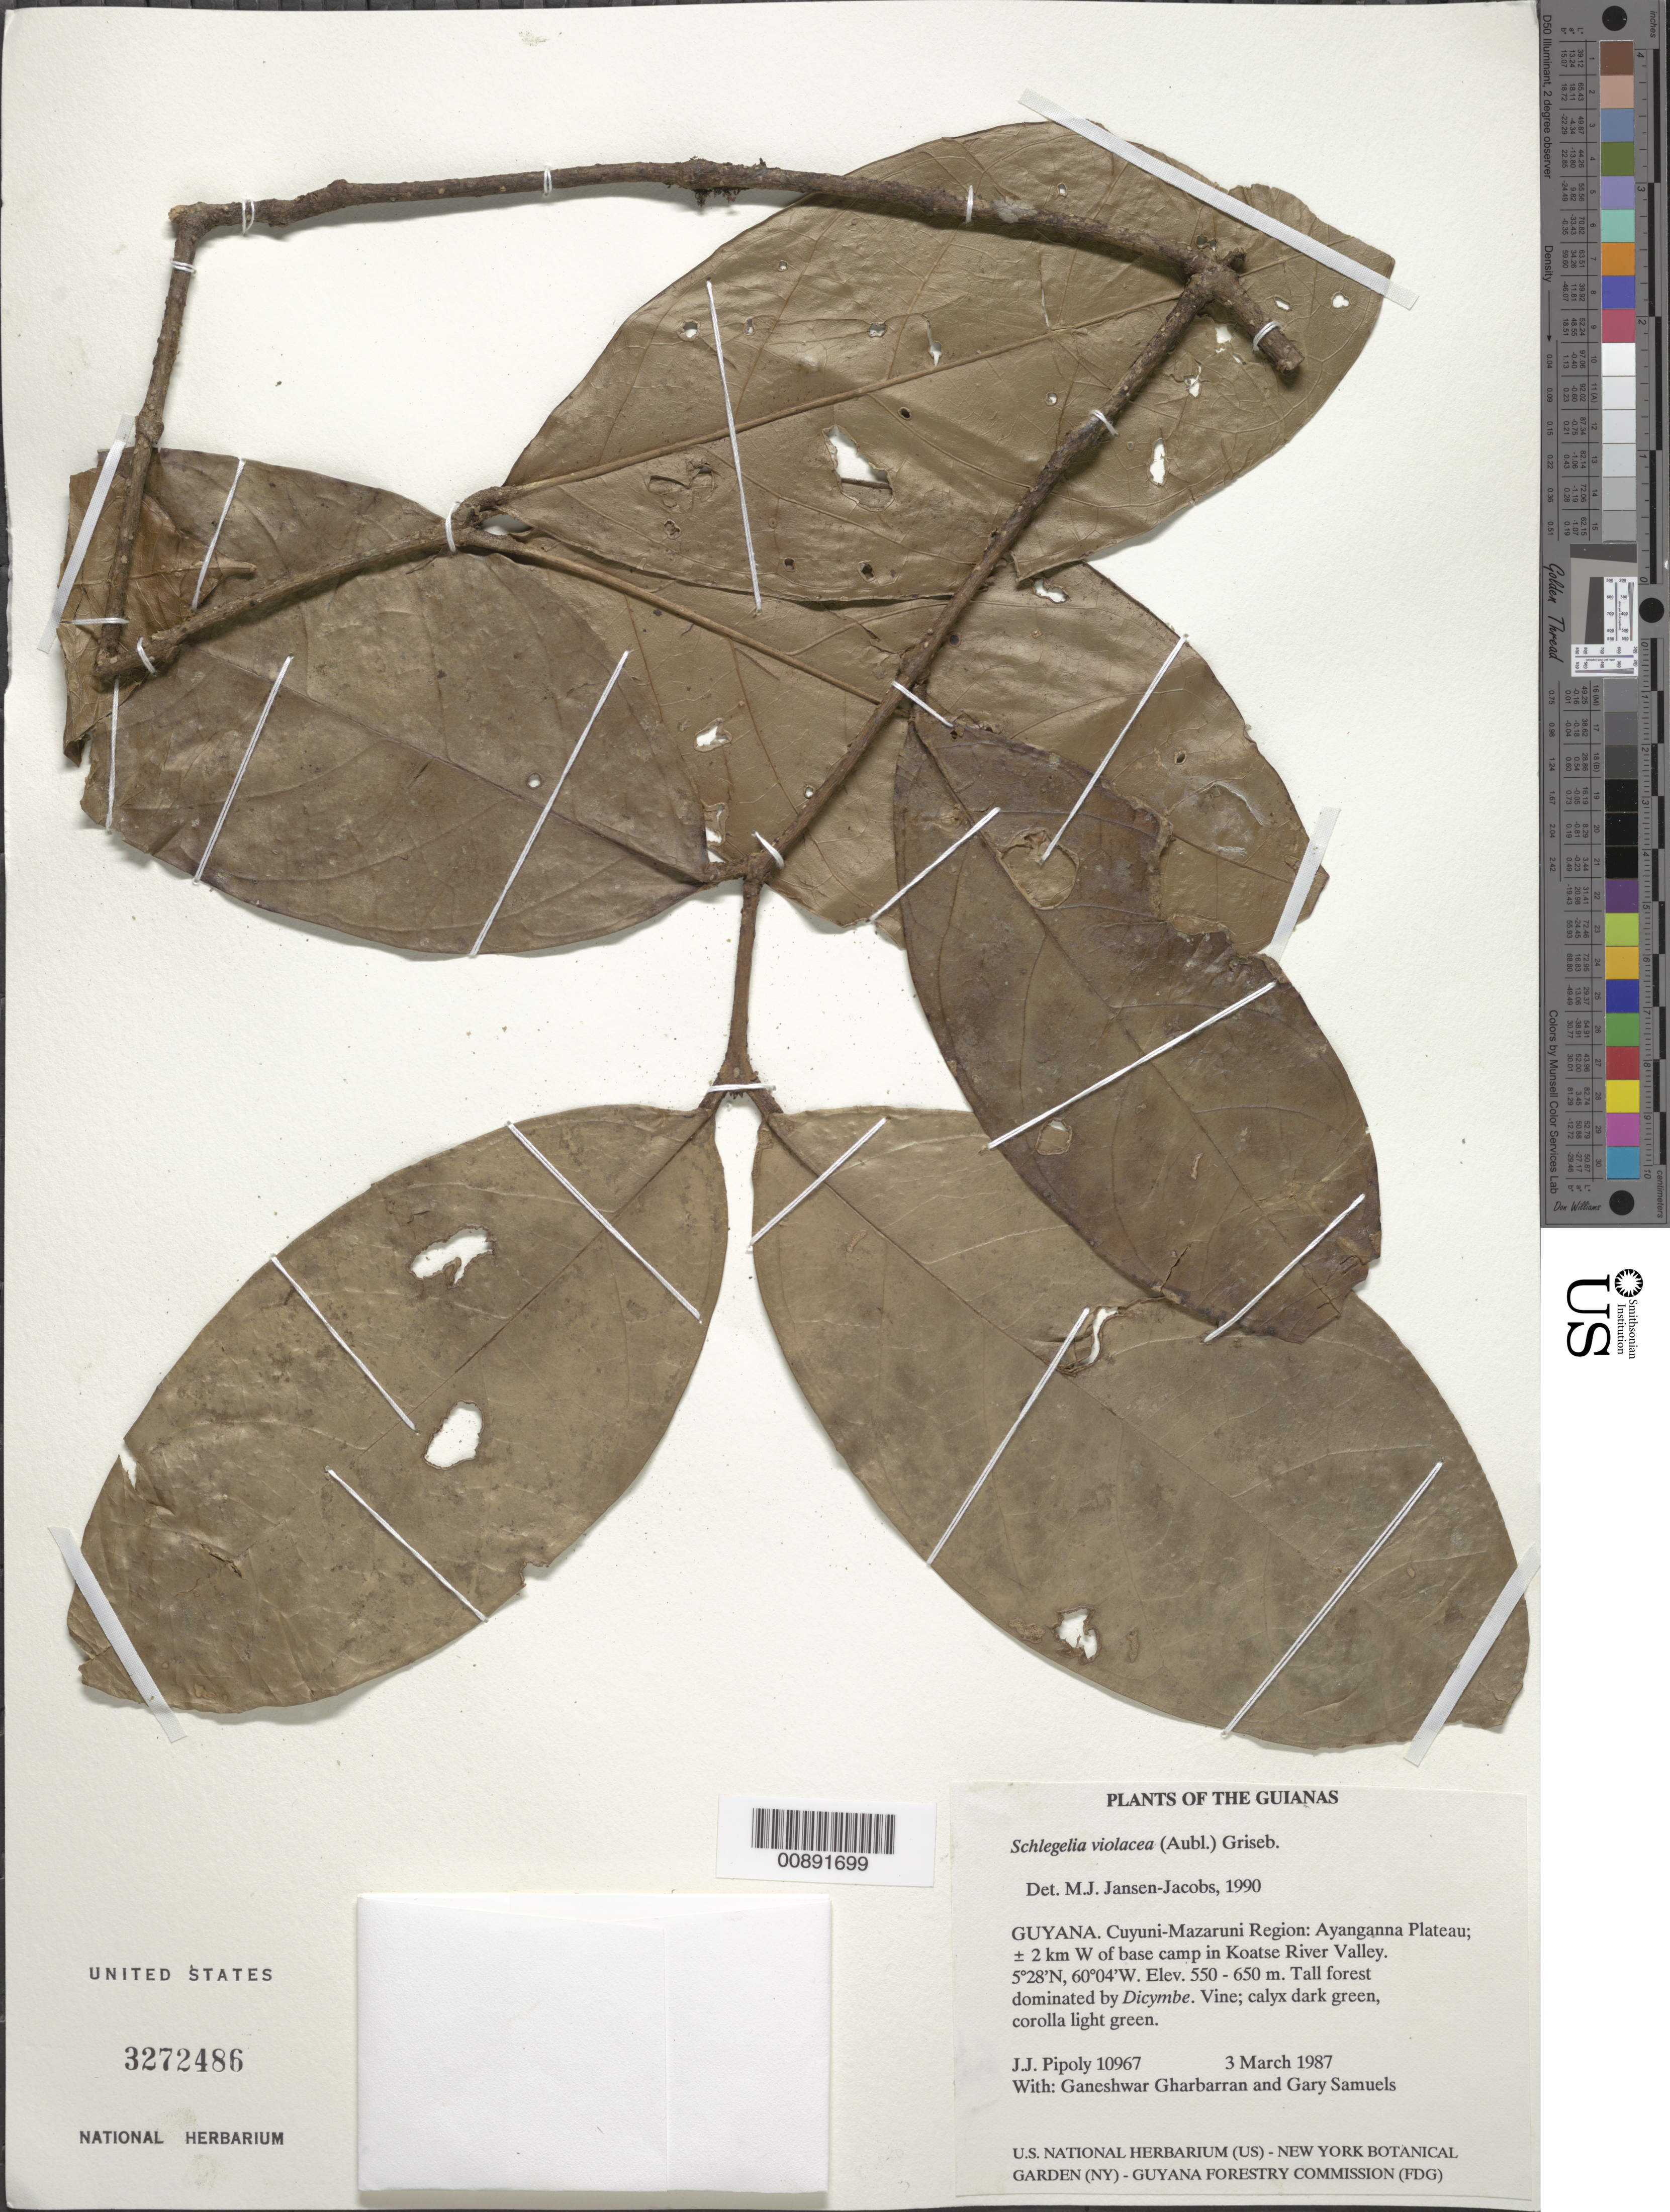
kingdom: Plantae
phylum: Tracheophyta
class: Magnoliopsida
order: Lamiales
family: Schlegeliaceae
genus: Schlegelia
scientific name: Schlegelia violacea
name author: (Aubl.) Griseb.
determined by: Jansen-Jacobs, M. J., (U), Nationaal Herbarium Nederland, Utrecht University branch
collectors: J. J. Pipoly, G. Gharbarran & G. Samuels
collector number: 10967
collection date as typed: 3 March 1987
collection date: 1987-03-03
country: Guyana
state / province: Cuyuni-Mazaruni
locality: Ayanganna Plateau; ± 2 km W of base camp in Koatse River Valley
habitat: Tall forest dominated by Dicymbe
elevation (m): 550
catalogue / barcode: US 3272486